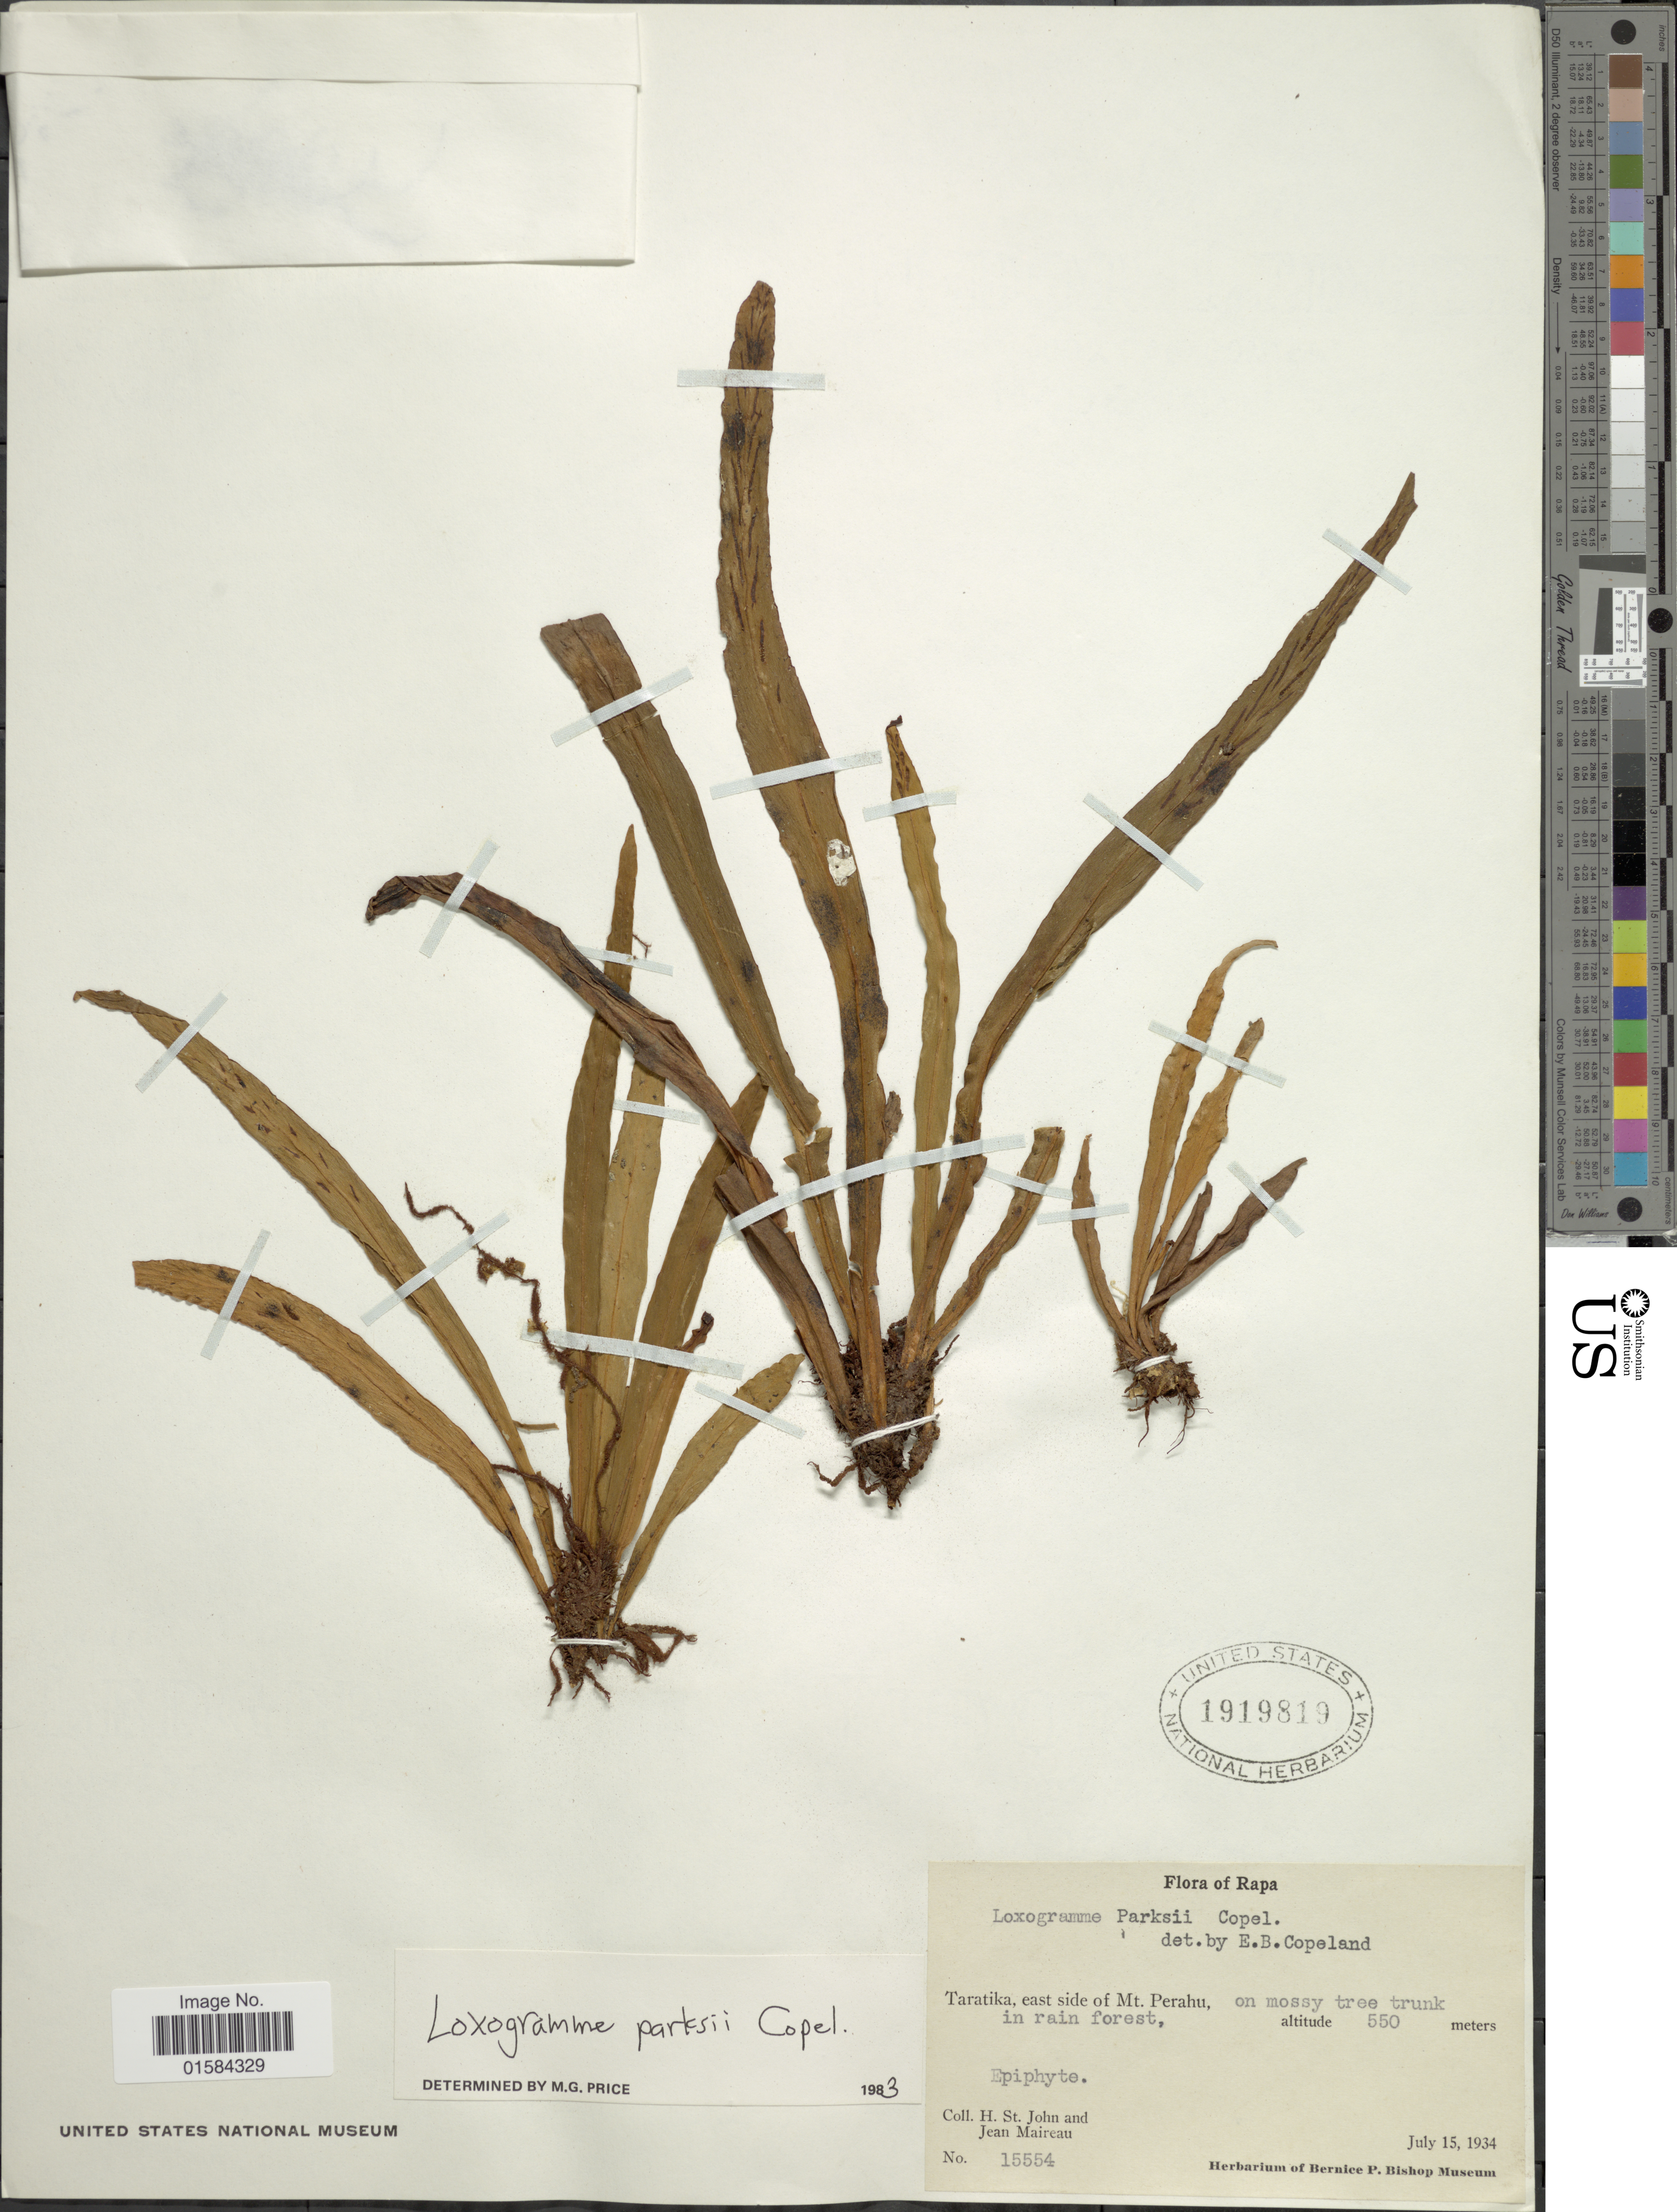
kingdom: Plantae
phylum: Tracheophyta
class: Polypodiopsida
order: Polypodiales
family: Polypodiaceae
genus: Loxogramme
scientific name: Loxogramme parksii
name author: Copel.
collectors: H. St. John & J. Maireau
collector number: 15554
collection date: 1934-07-15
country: French Polynesia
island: Rapa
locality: Rapa, Taratika, east side of Mt. Perahu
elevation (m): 550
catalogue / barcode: US 1919819